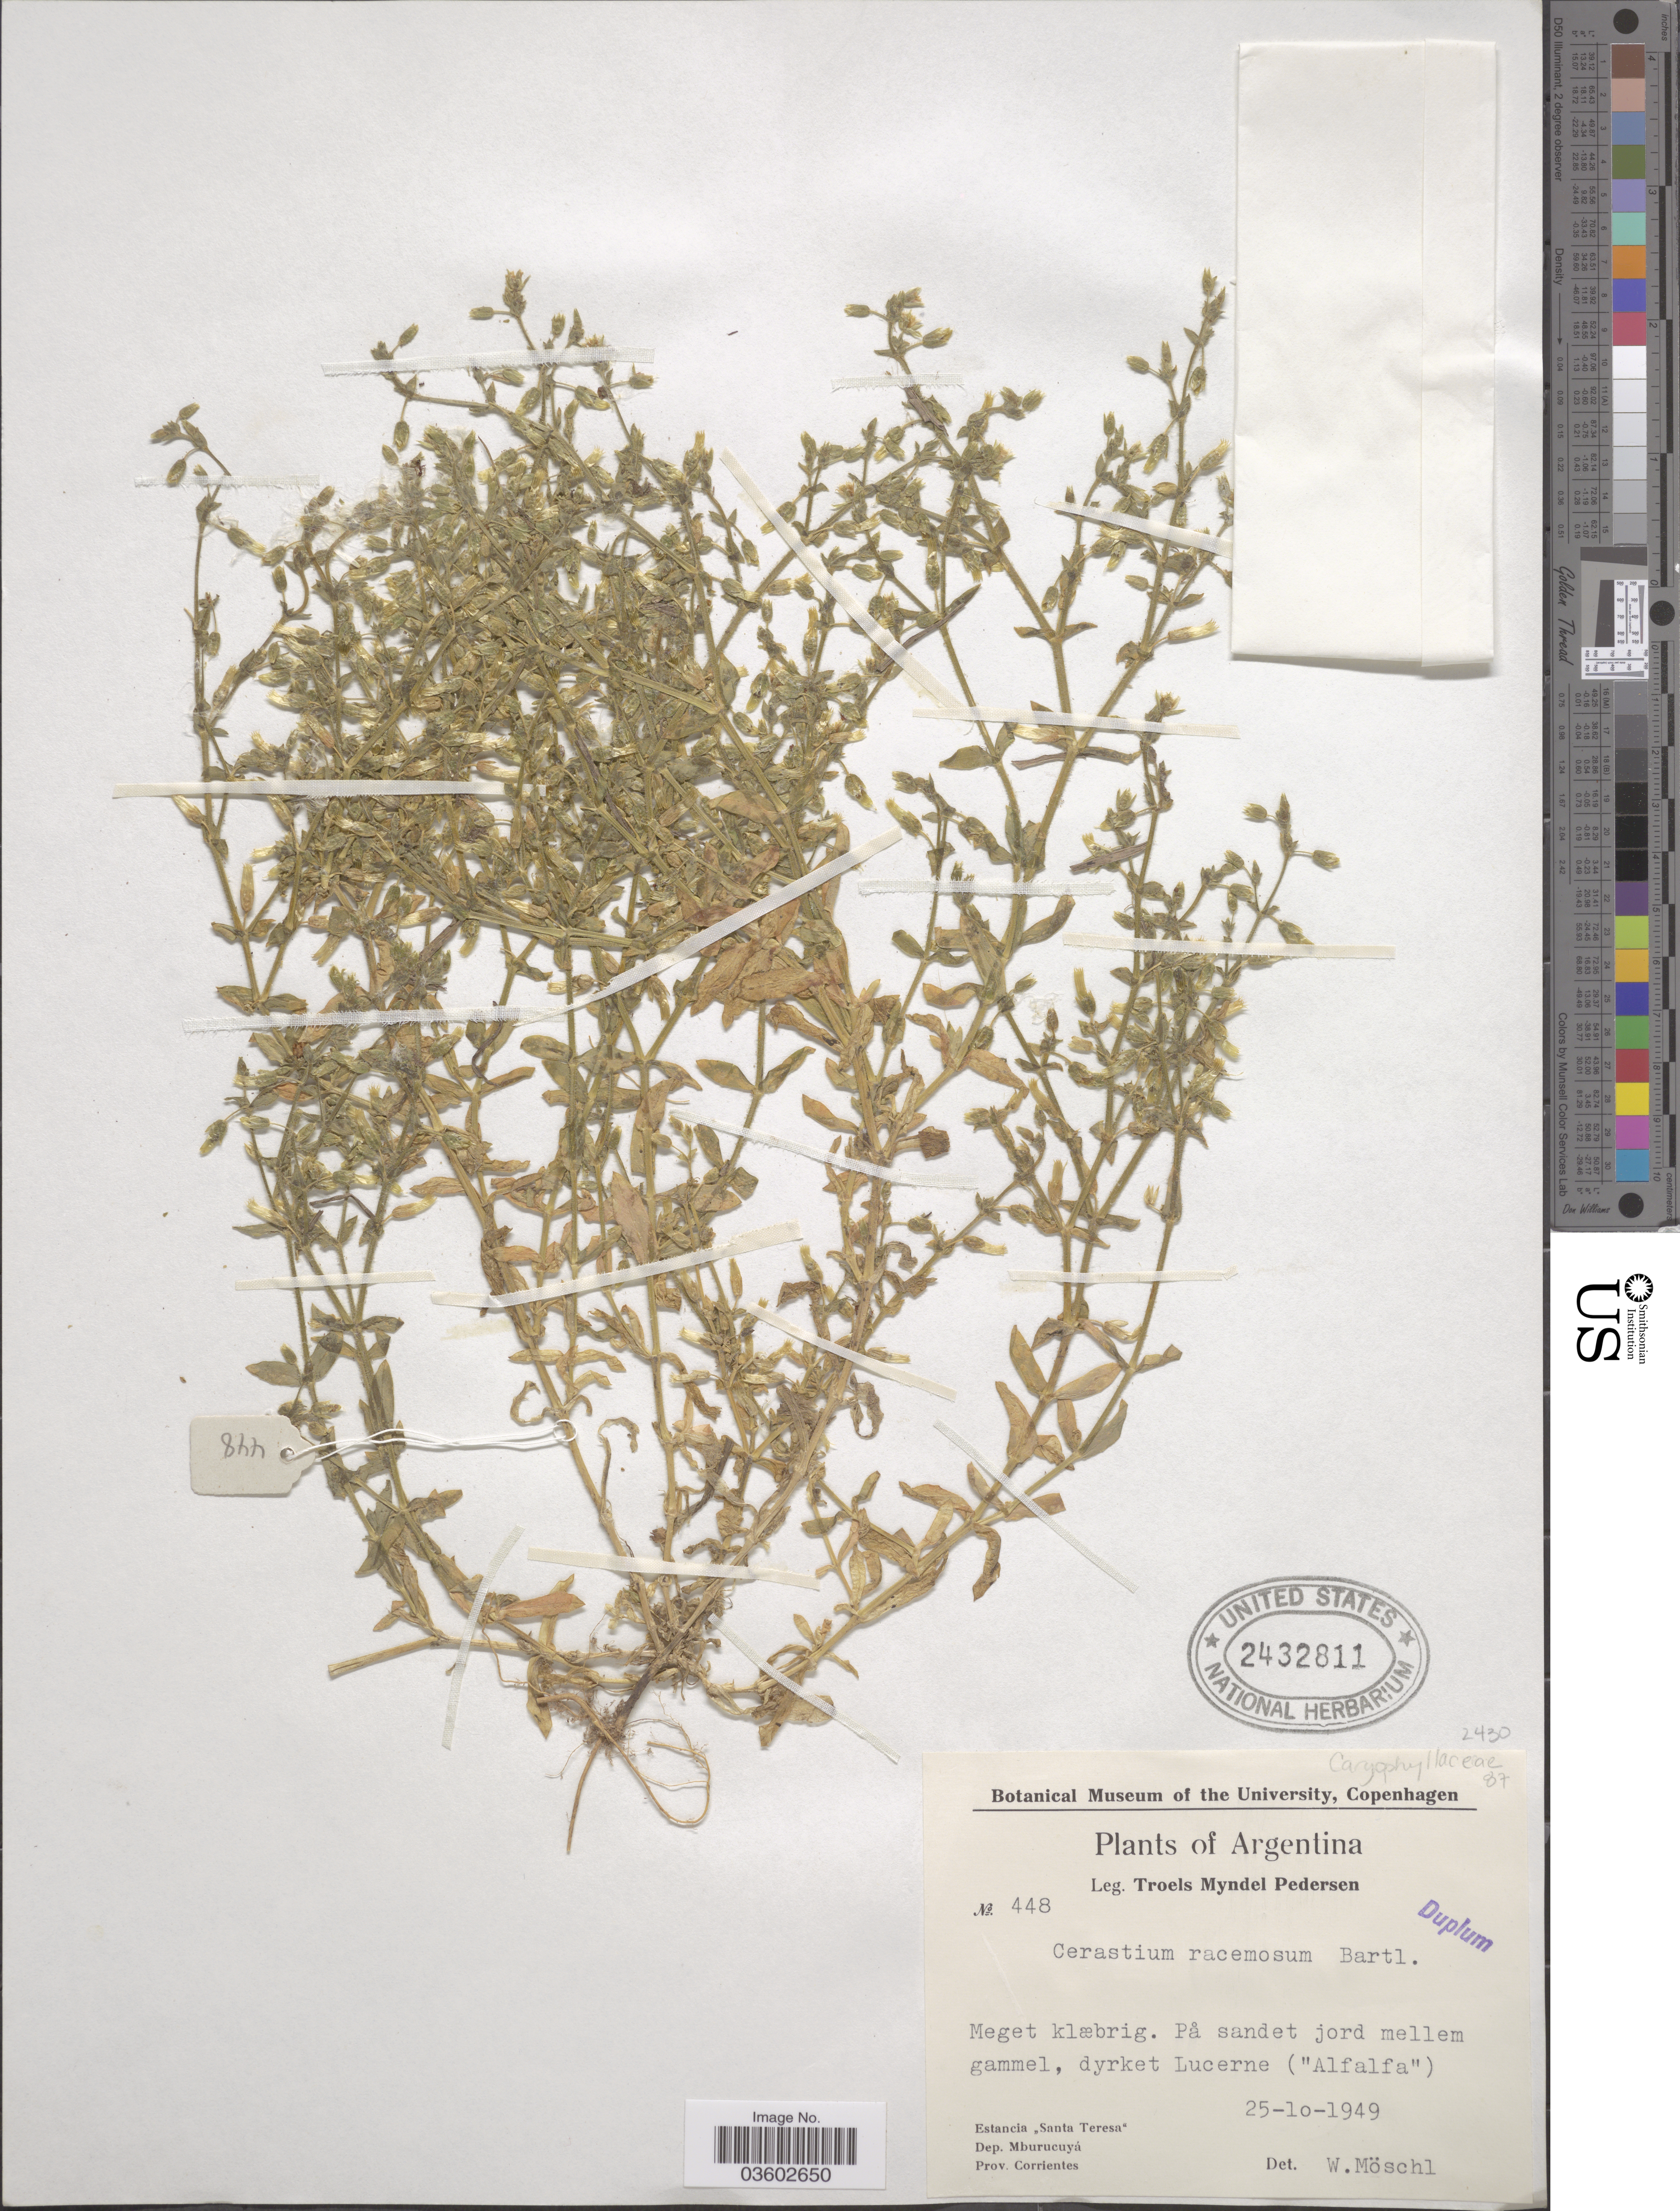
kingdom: Plantae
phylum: Tracheophyta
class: Magnoliopsida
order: Caryophyllales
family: Caryophyllaceae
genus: Cerastium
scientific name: Cerastium racemosum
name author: Bartl.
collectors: T. Pederson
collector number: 448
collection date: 1949-10-25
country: Argentina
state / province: Corrientes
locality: Estancia "Santa Teresa". Dep. Mburucuyá.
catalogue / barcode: US 2432811